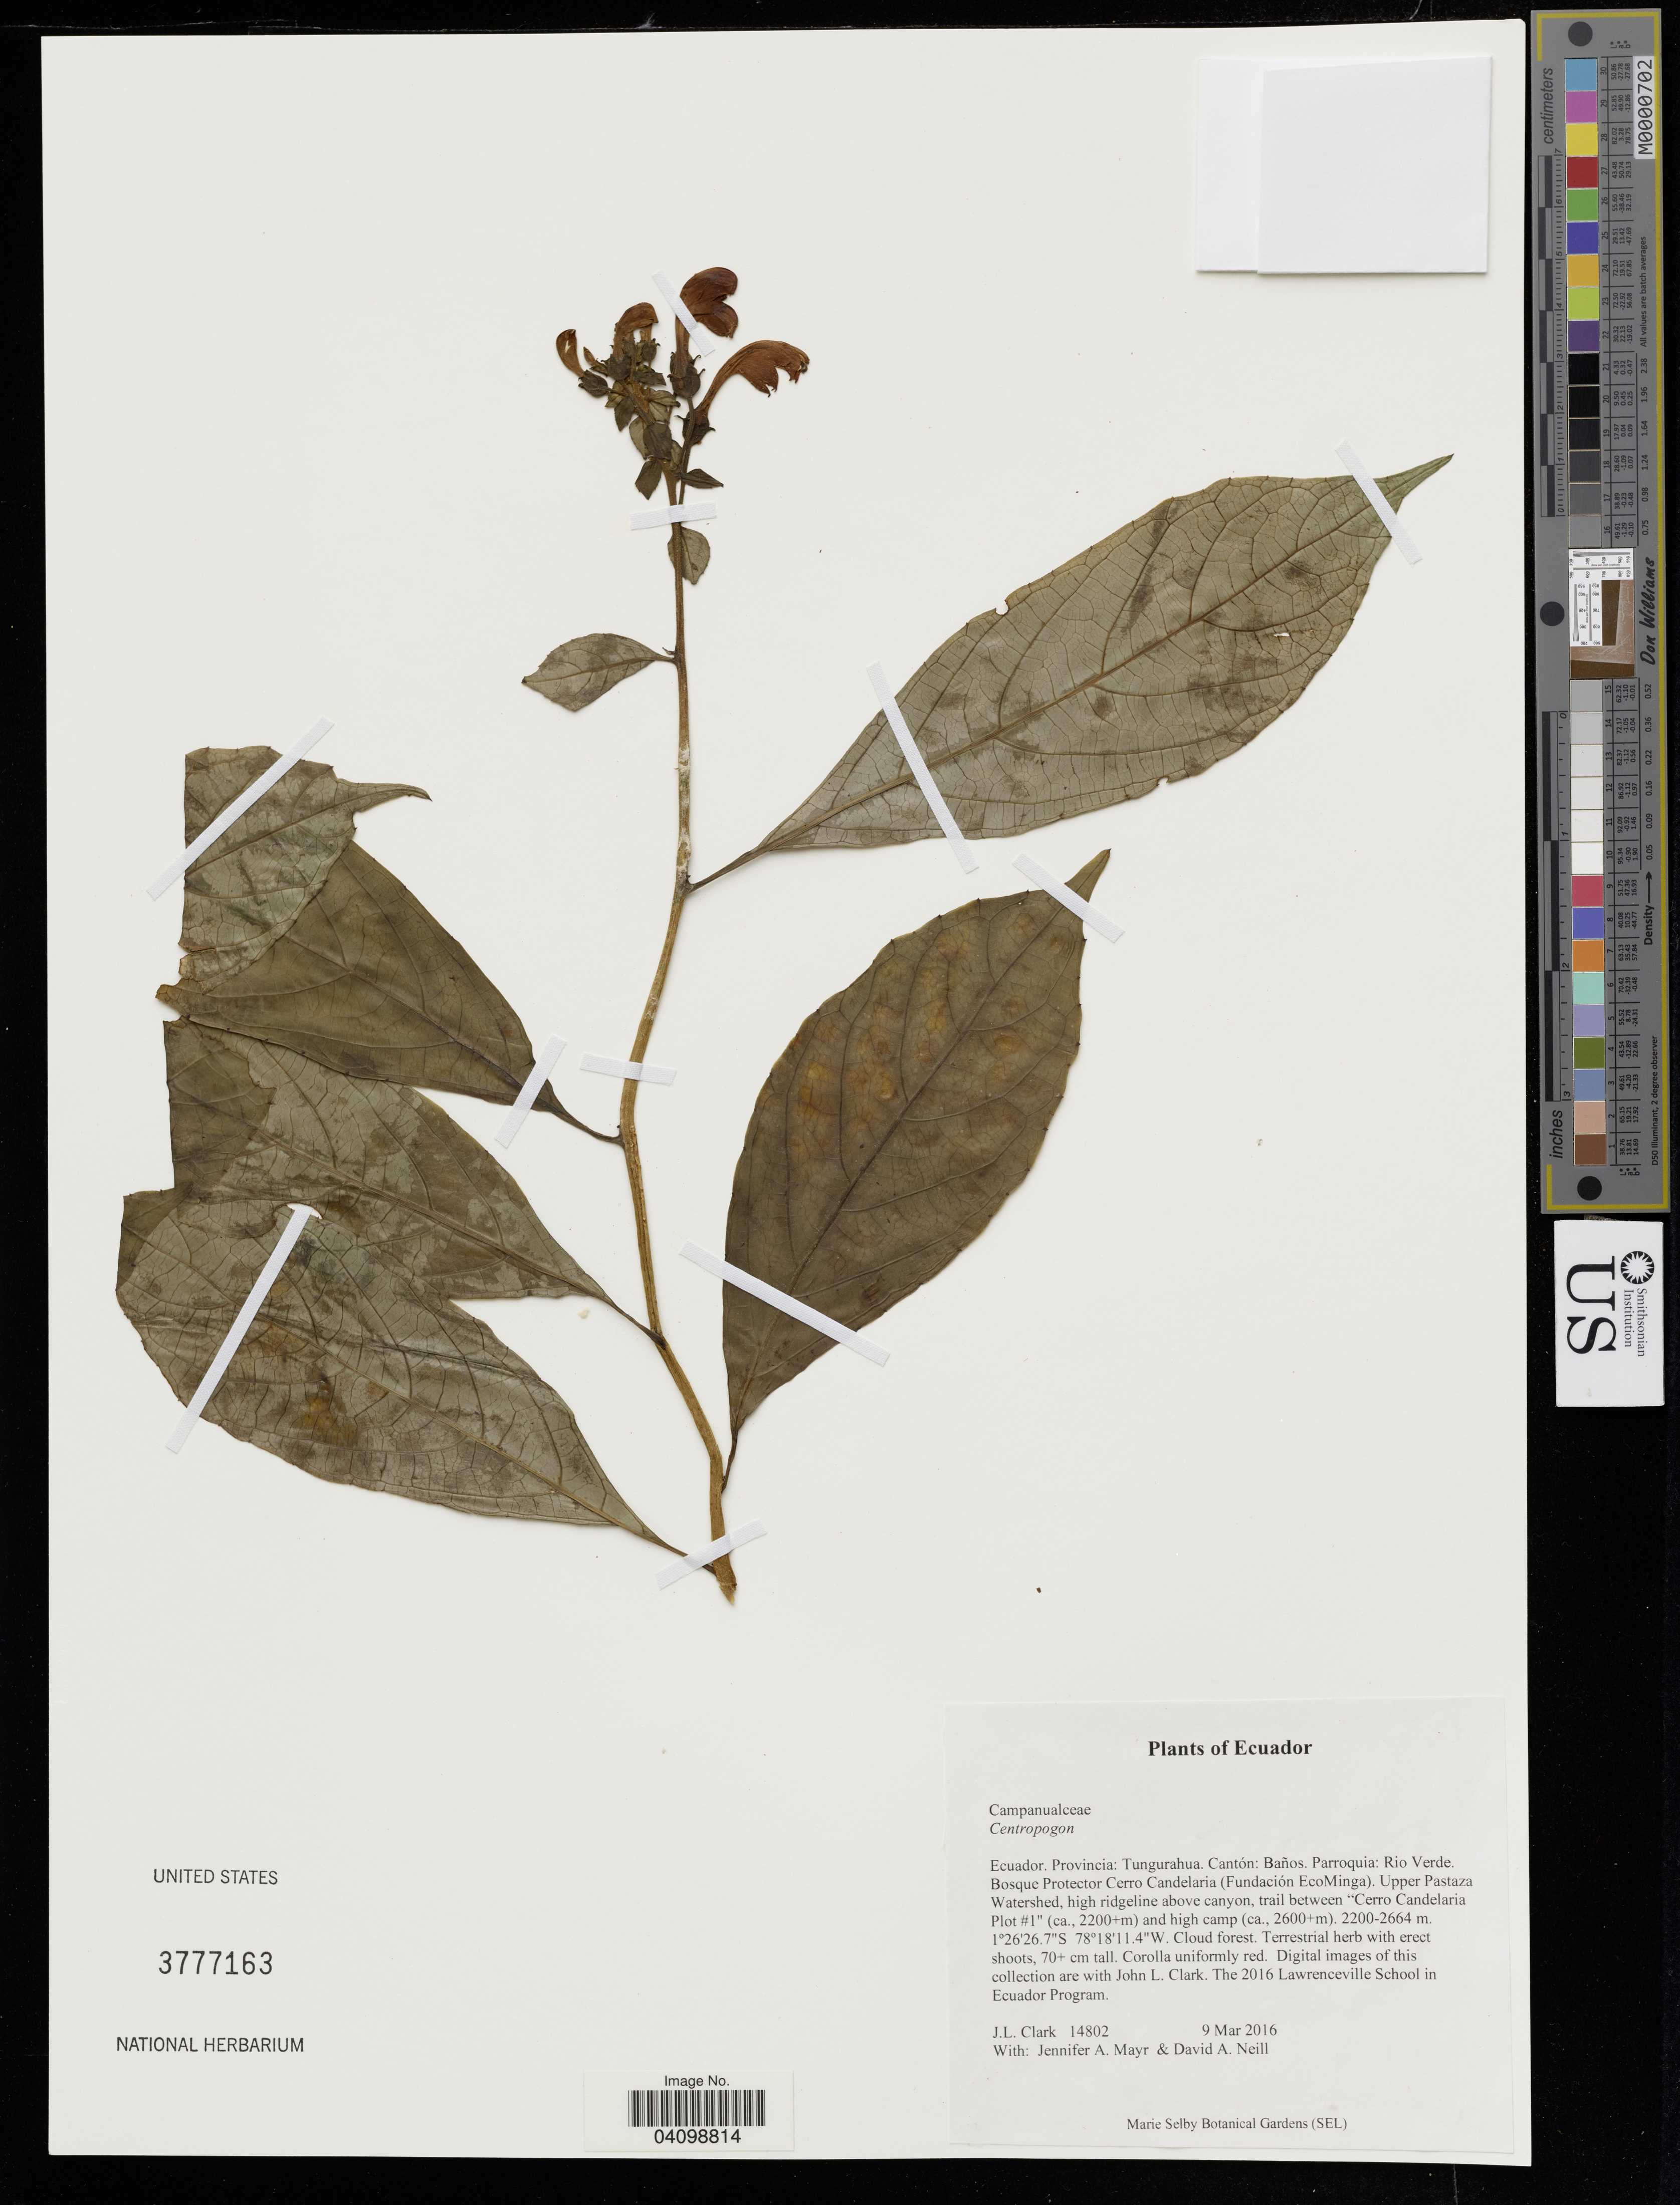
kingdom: Plantae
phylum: Tracheophyta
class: Magnoliopsida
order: Asterales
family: Campanulaceae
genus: Centropogon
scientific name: Centropogon sp.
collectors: J. Clark, J. Mayr & D. A. Neill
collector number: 14802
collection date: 2016-03-09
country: Ecuador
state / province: Tungurahua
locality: Cantón: Baños. Parroquia: Rio Verde. Bosque Protector Cerro Candelaria (Fundación EcoMinga). Upper Pastaza Watershed, high ridgeline above canyon, trail between “Cerro Candelaria Plot #1” (ca., 2200+m) and high camp (ca., 2600+m).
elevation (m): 2200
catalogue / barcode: US 3777163